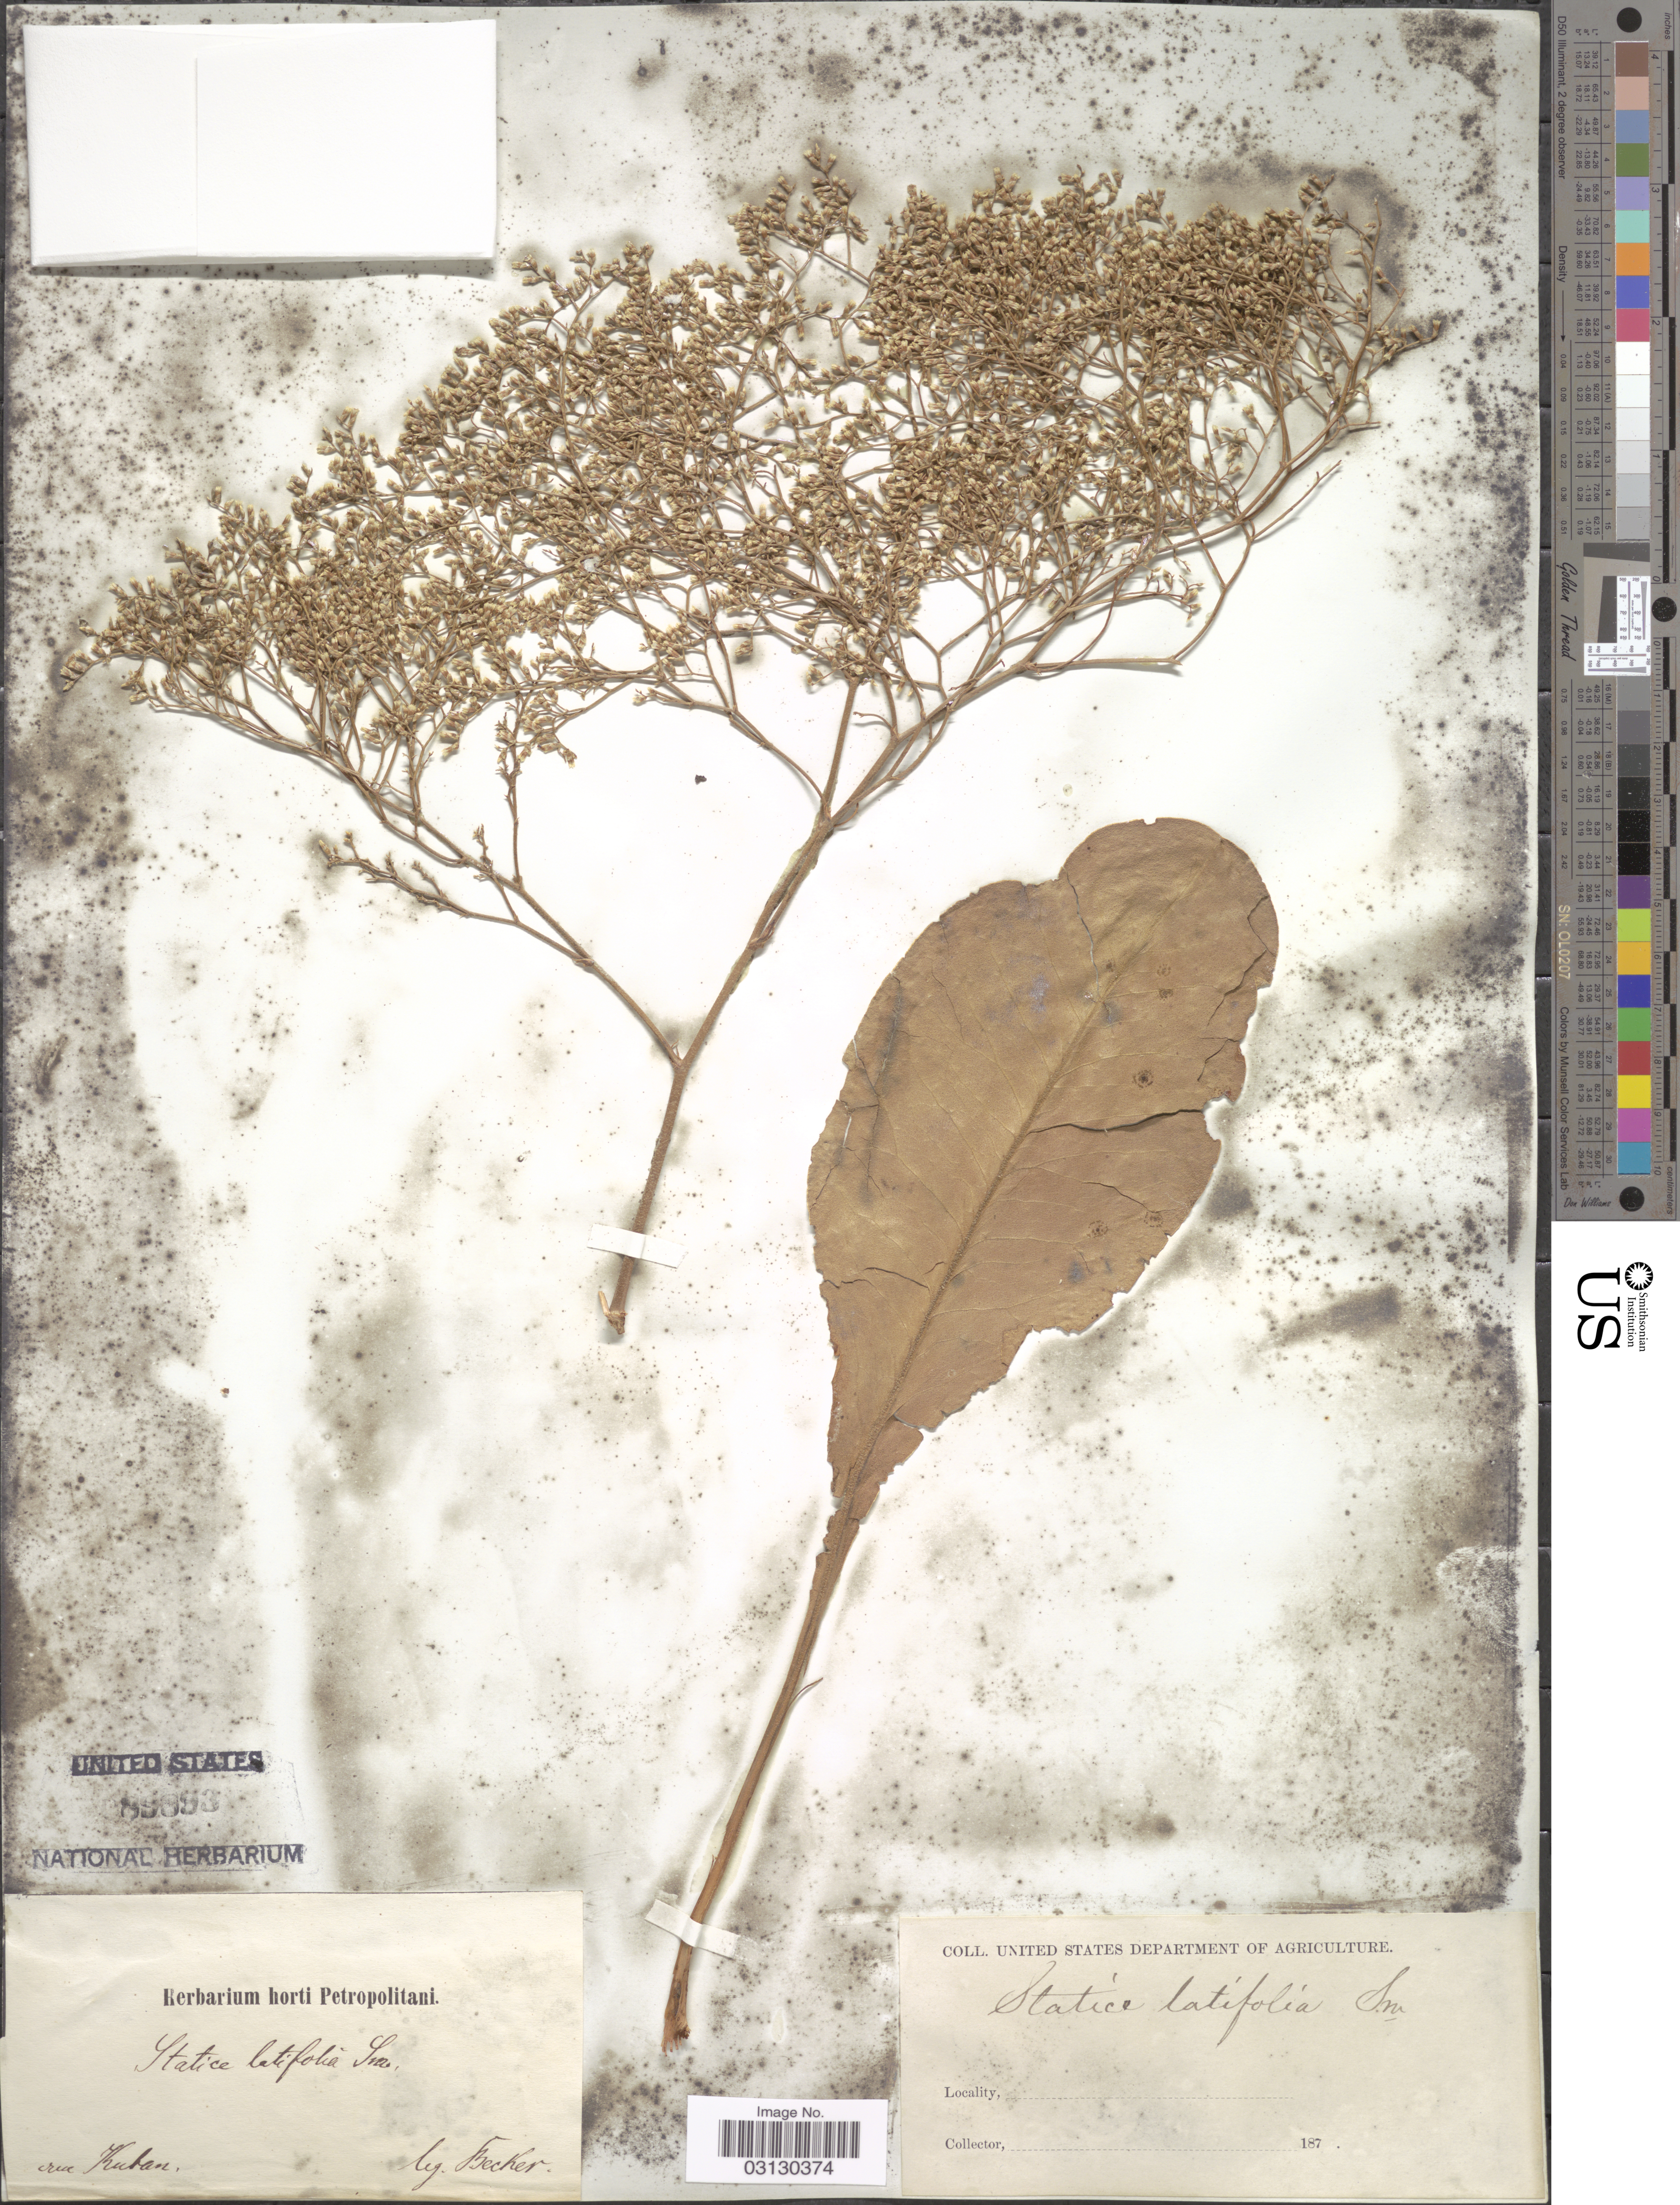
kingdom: Plantae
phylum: Tracheophyta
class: Magnoliopsida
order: Caryophyllales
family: Plumbaginaceae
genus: Limonium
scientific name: Limonium latifolium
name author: Kuntze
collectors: -. Becker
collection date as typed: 187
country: Russian Federation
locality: Kuban.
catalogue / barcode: US 89893